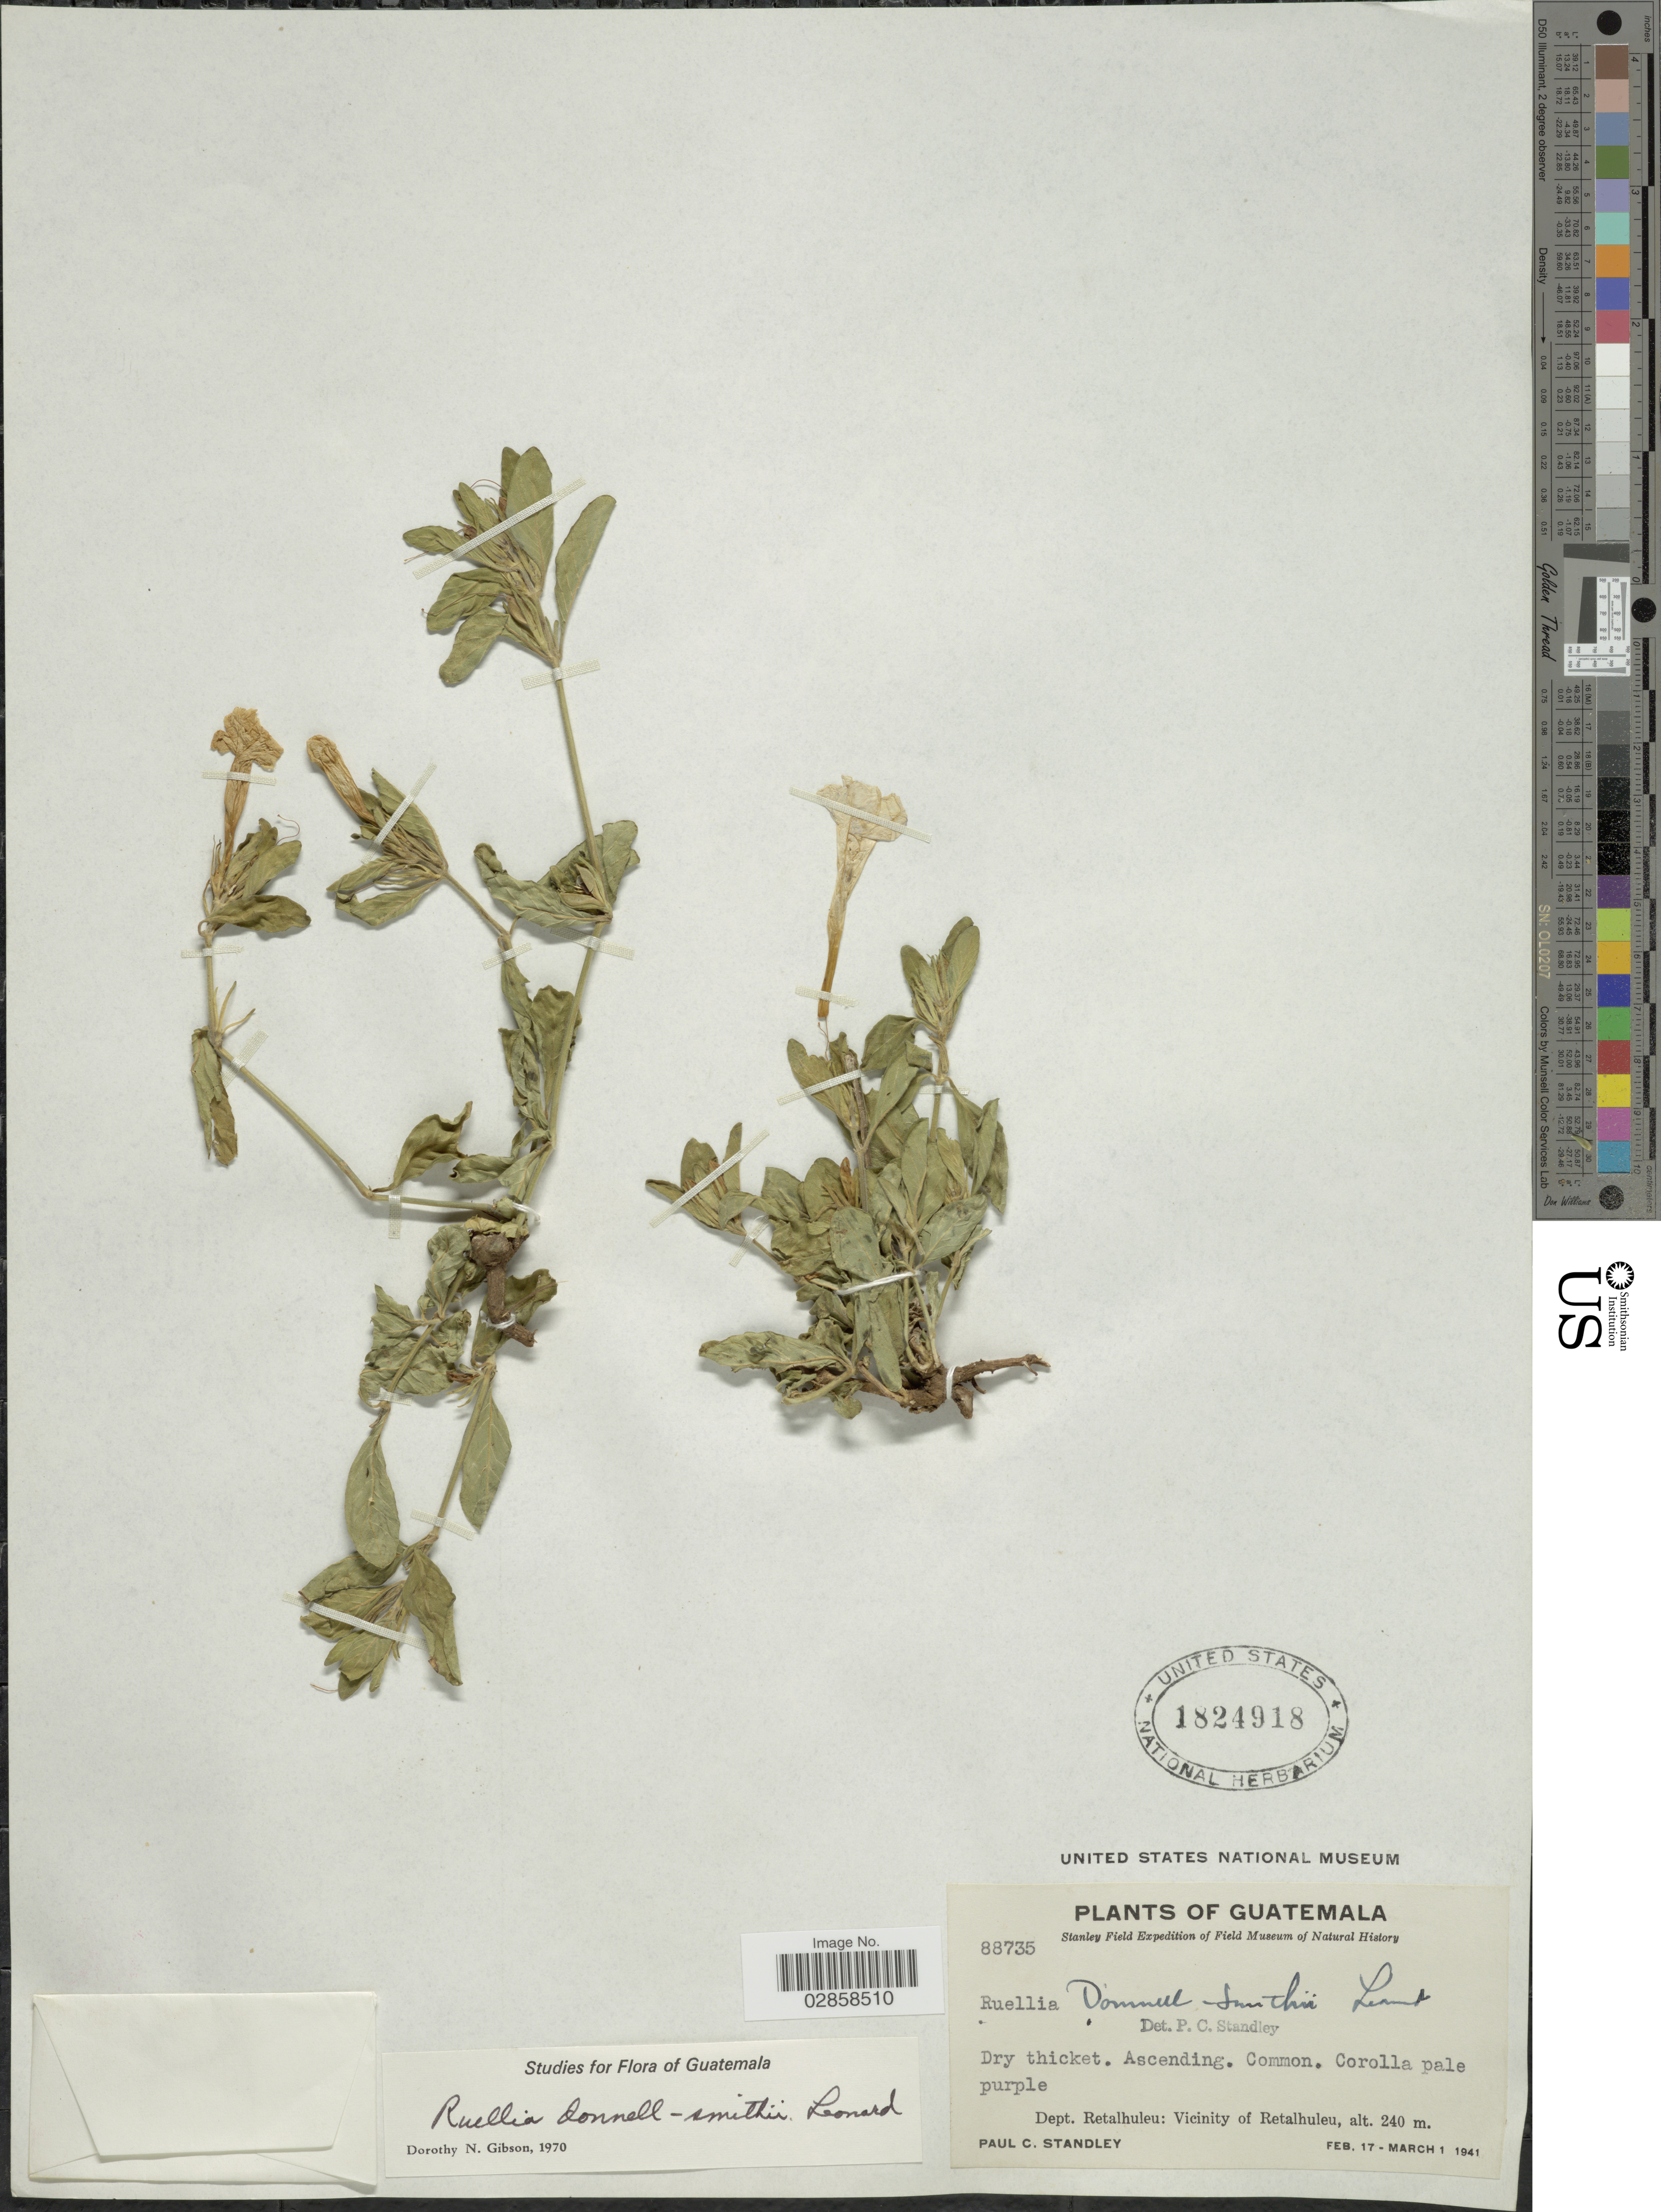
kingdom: Plantae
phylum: Tracheophyta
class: Magnoliopsida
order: Lamiales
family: Acanthaceae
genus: Ruellia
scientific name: Ruellia donnell-smithii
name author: Leonard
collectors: P. C. Standley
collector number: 88735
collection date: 1941-02-17/1941-03-01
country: Guatemala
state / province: Retalhuleu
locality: Dept. Retalhuleu: Vicinity of Retalhuleu.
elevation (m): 240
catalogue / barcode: US 1824918